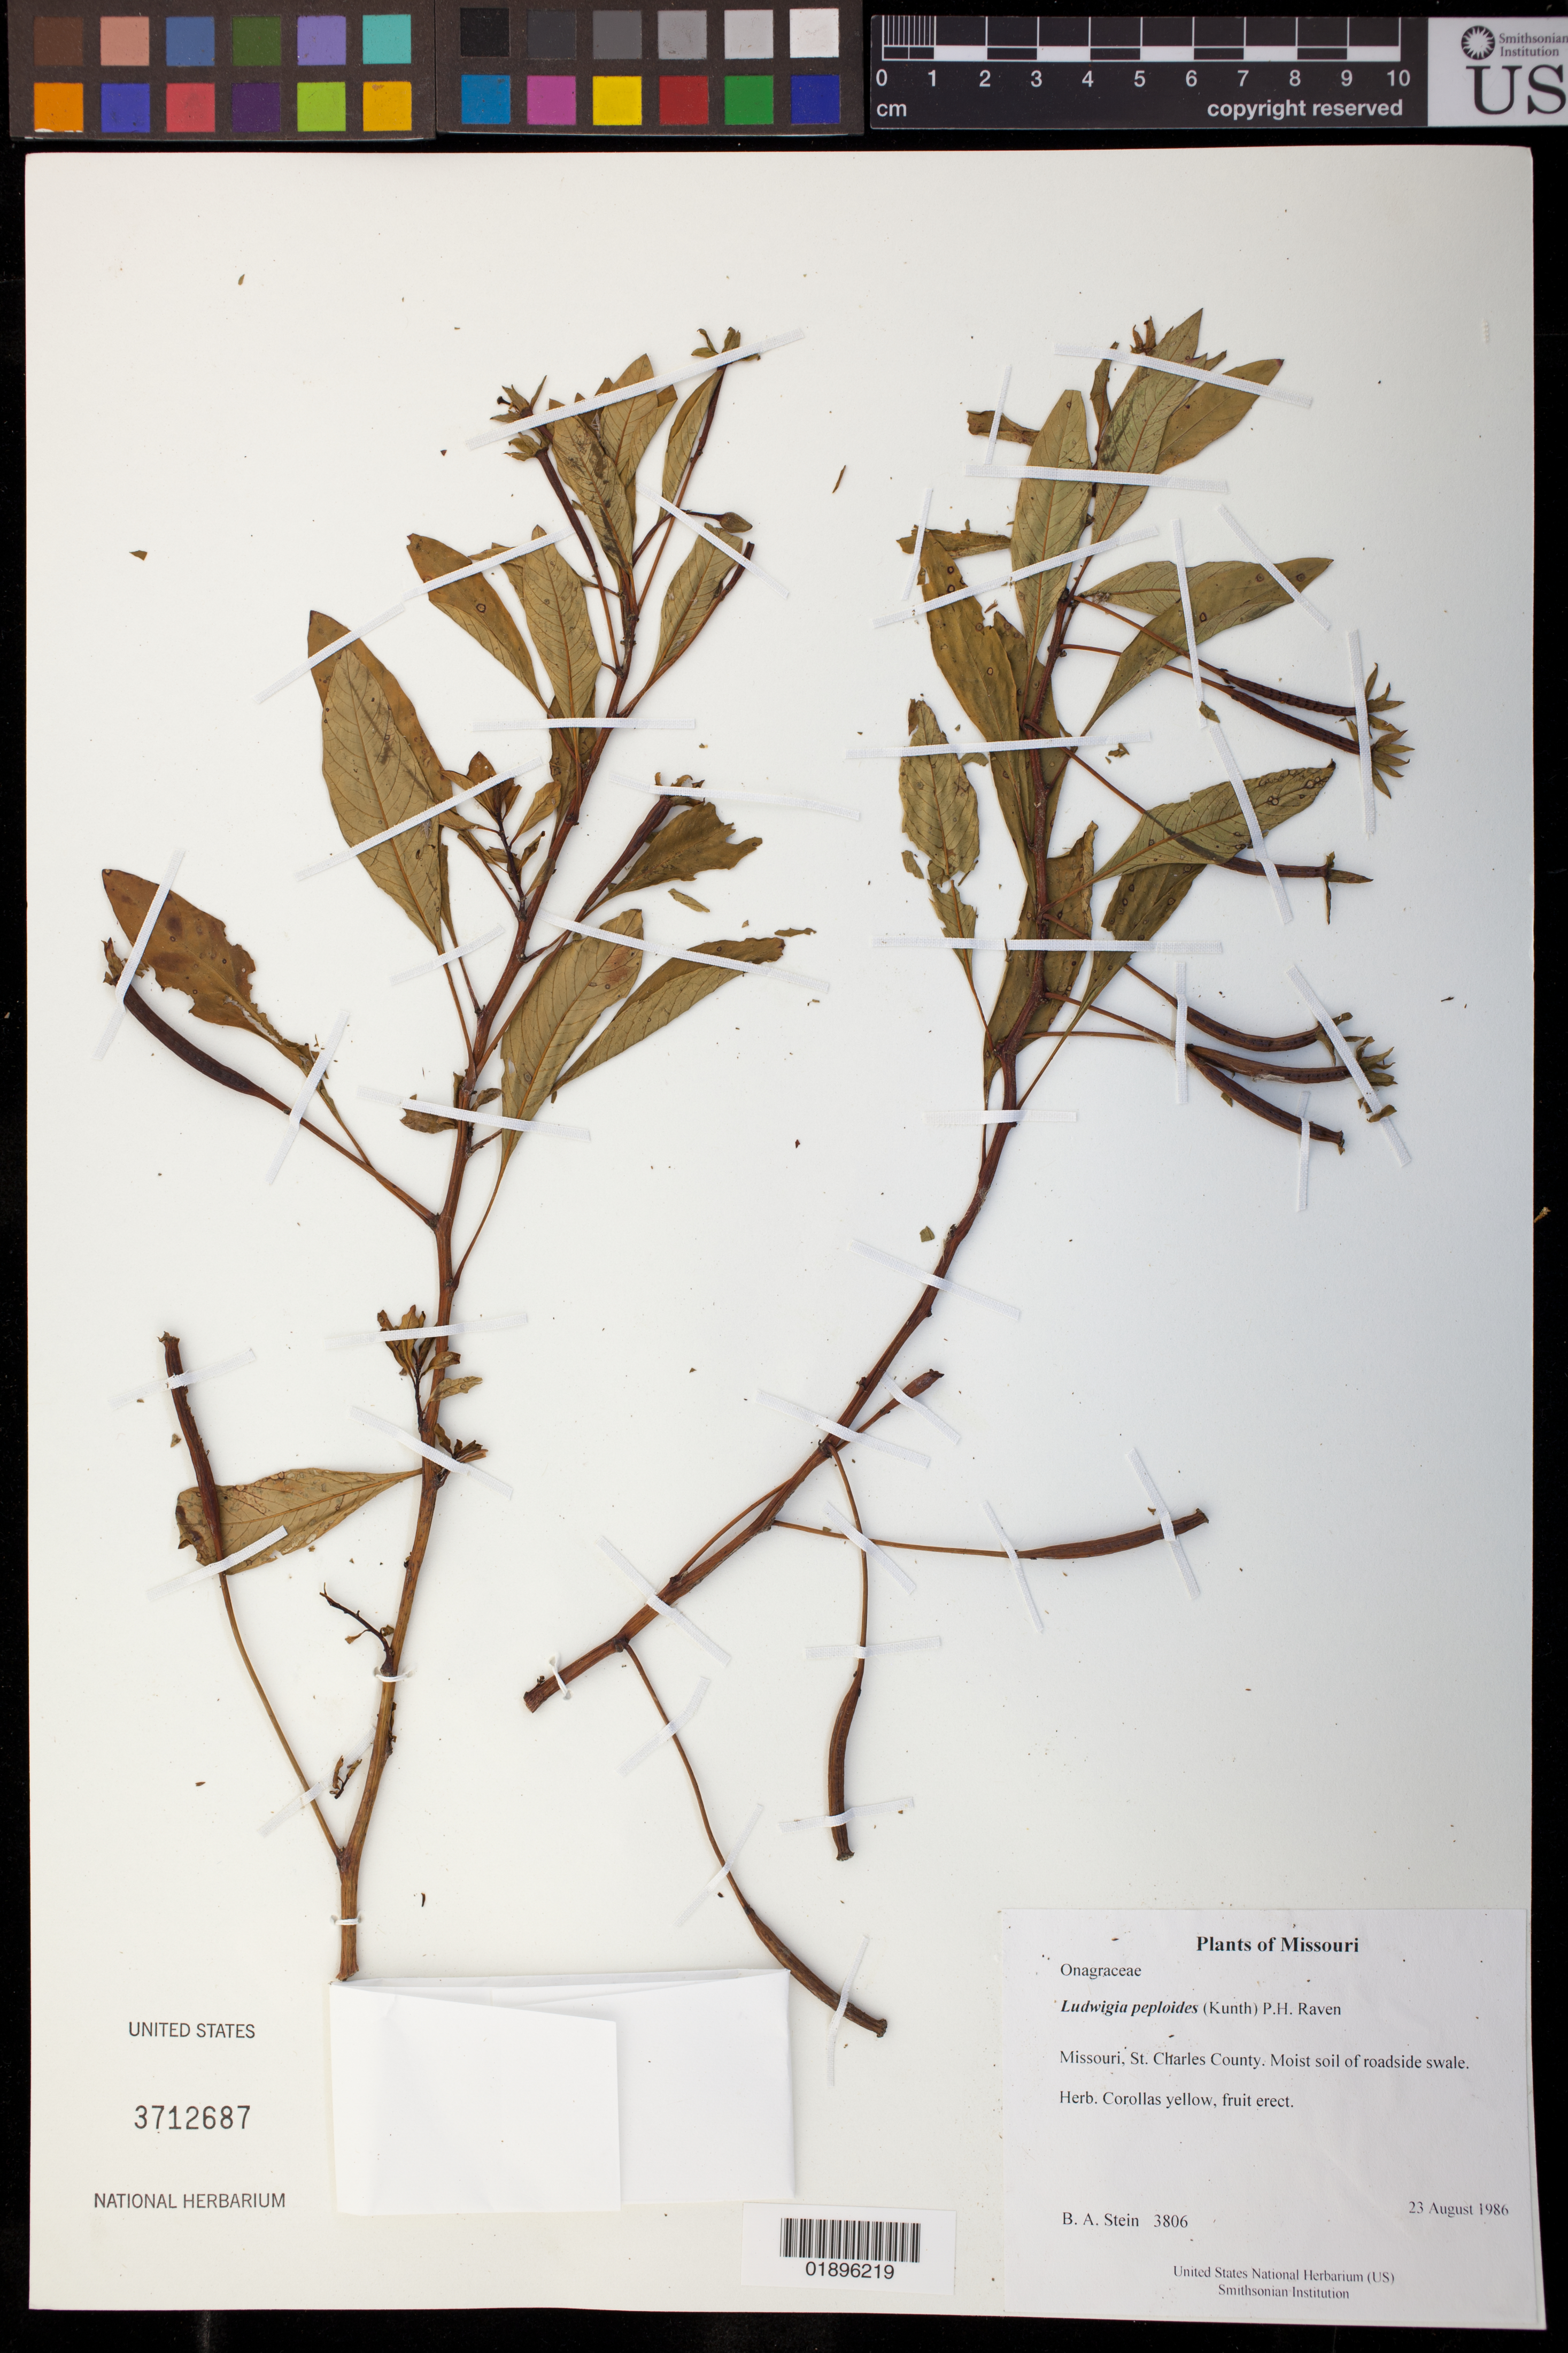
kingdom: Plantae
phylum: Tracheophyta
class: Magnoliopsida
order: Myrtales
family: Onagraceae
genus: Ludwigia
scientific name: Ludwigia peploides subsp. glabrescens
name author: (Kuntze) P.H. Raven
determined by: Wagner, W. L., (BOT), Smithsonian Institution - National Museum of Natural History (UNITED STATES)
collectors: B. A. Stein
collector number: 3806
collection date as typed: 23 August 1986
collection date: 1986-08-23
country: United States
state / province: Missouri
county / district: St. Charles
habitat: Moist soil of roadside swale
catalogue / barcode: US 3712687